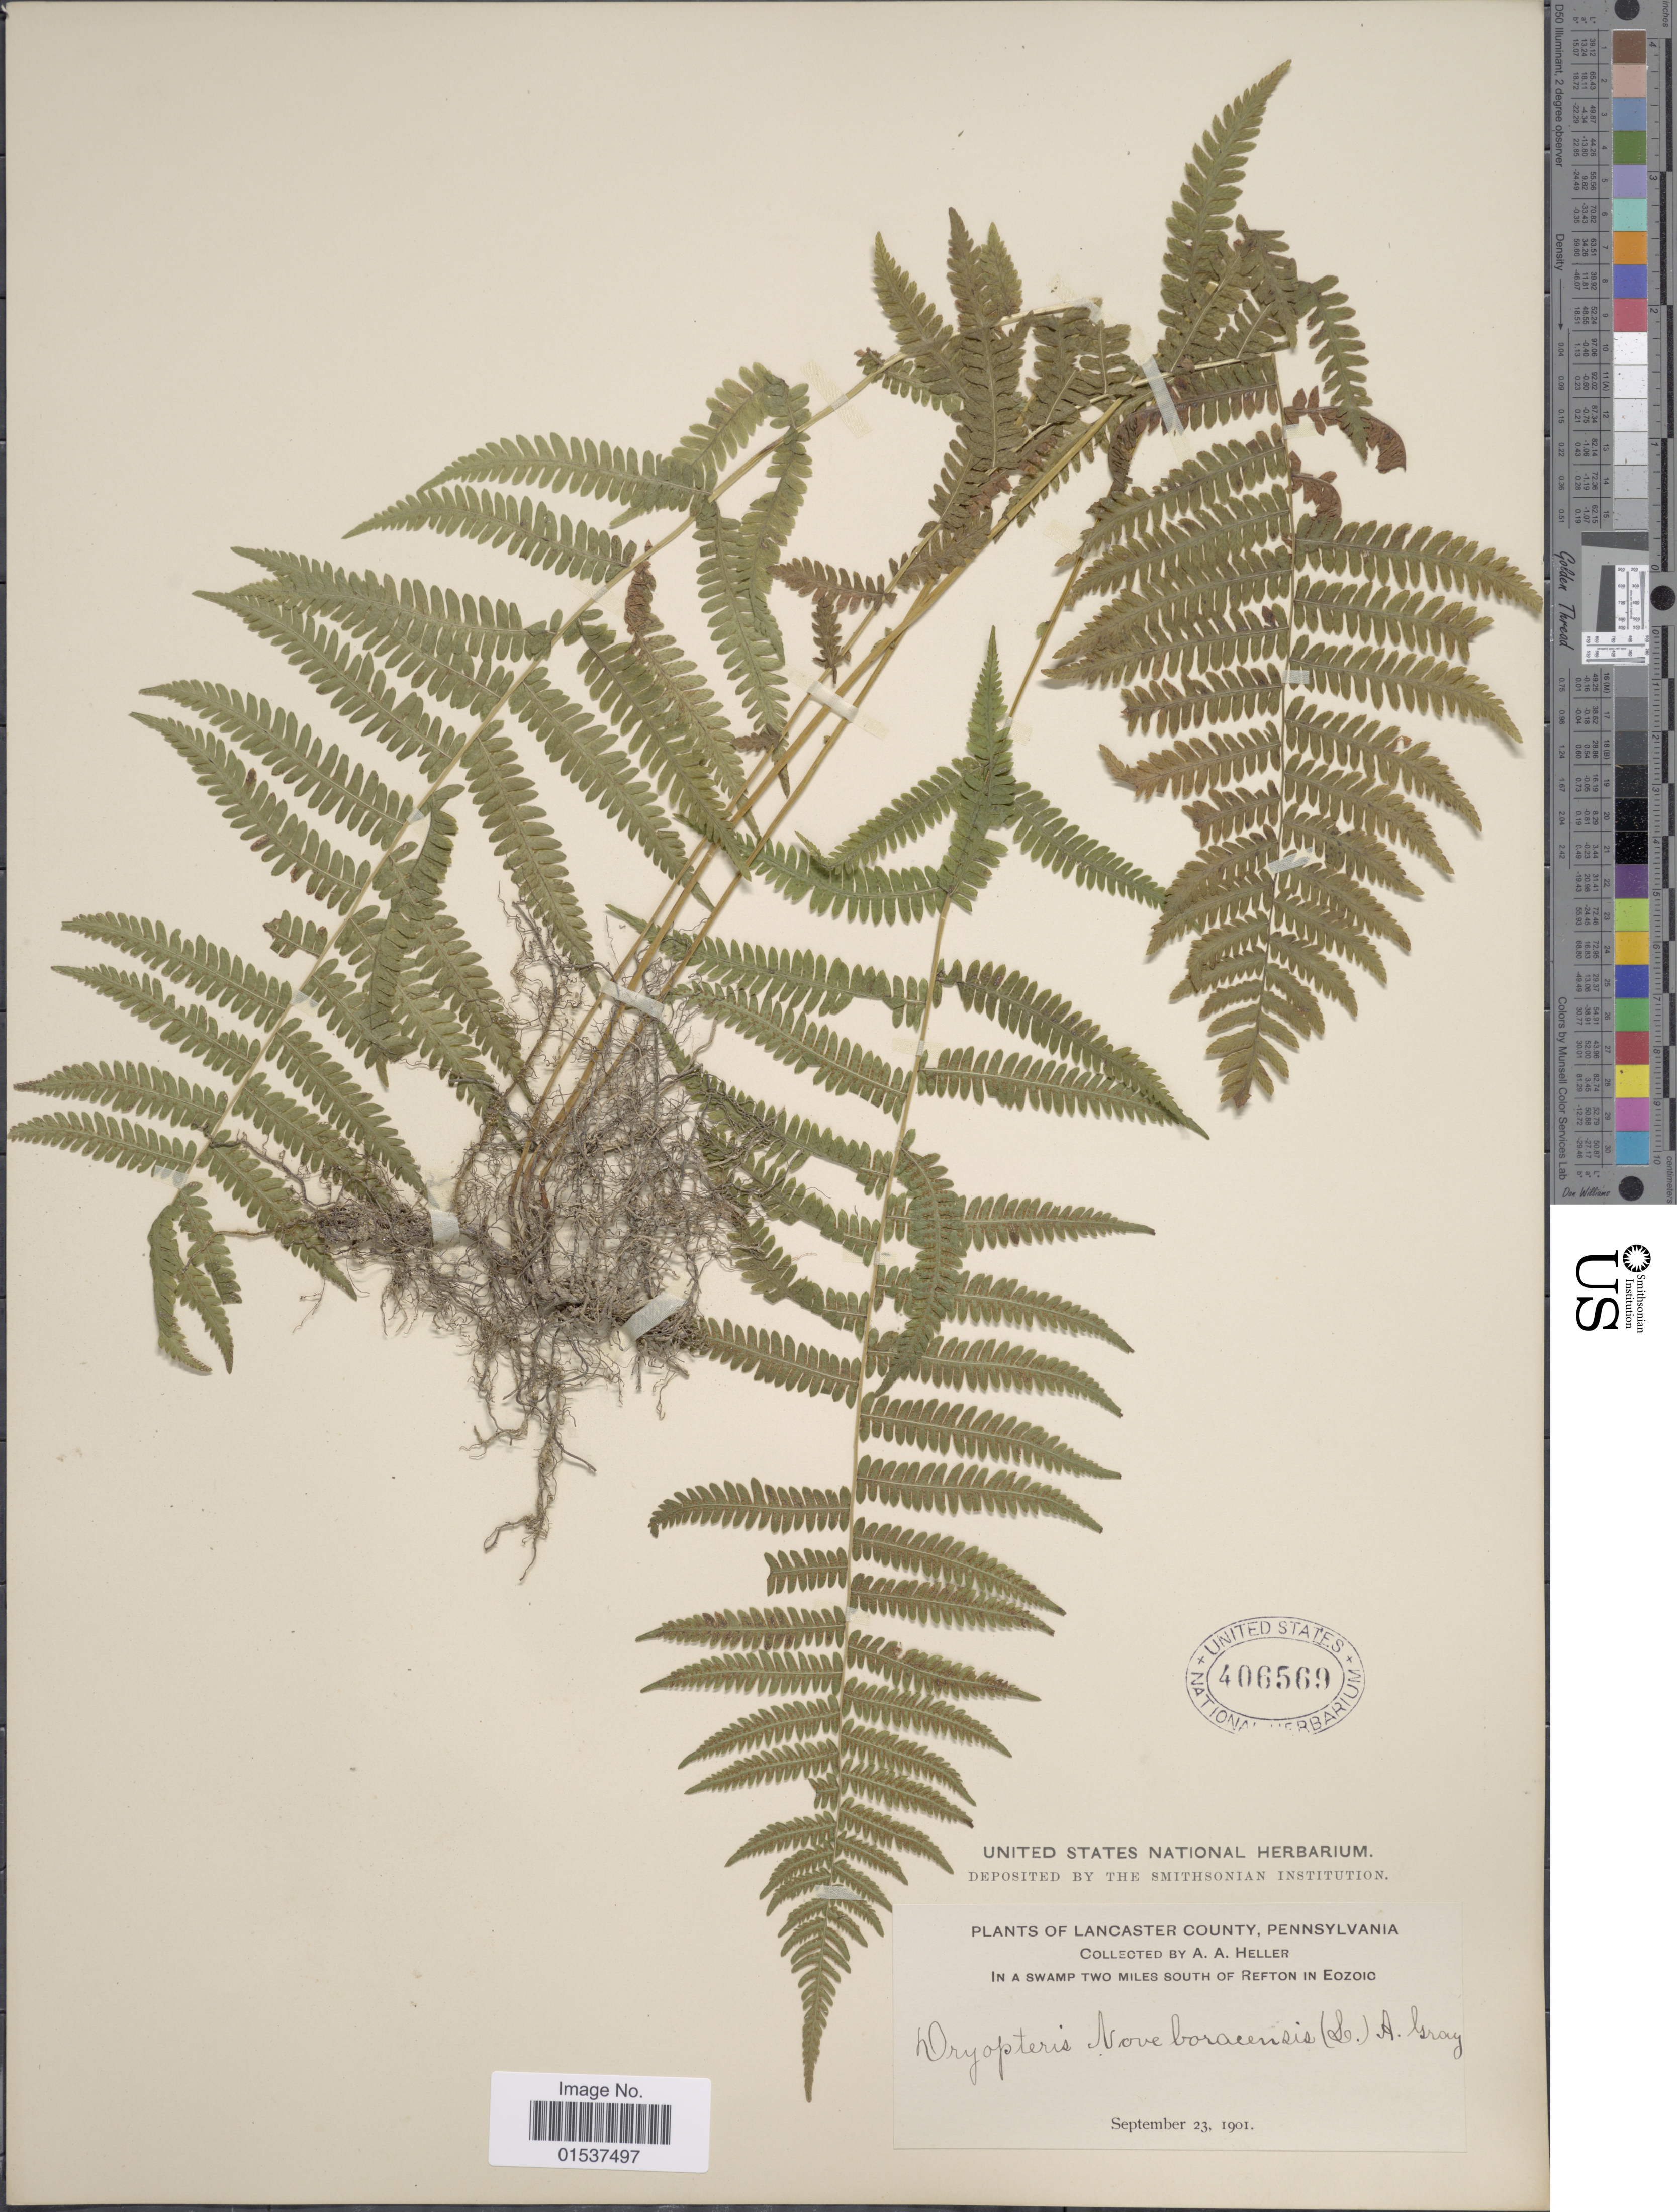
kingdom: Plantae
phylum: Tracheophyta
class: Polypodiopsida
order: Polypodiales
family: Thelypteridaceae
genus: Parathelypteris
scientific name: Parathelypteris noveboracensis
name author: (L.) Ching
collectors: A. A. Heller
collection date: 1901-09-23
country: United States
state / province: Pennsylvania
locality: In a swamp two miles south of Refton in Eozoic.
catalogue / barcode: US 406569